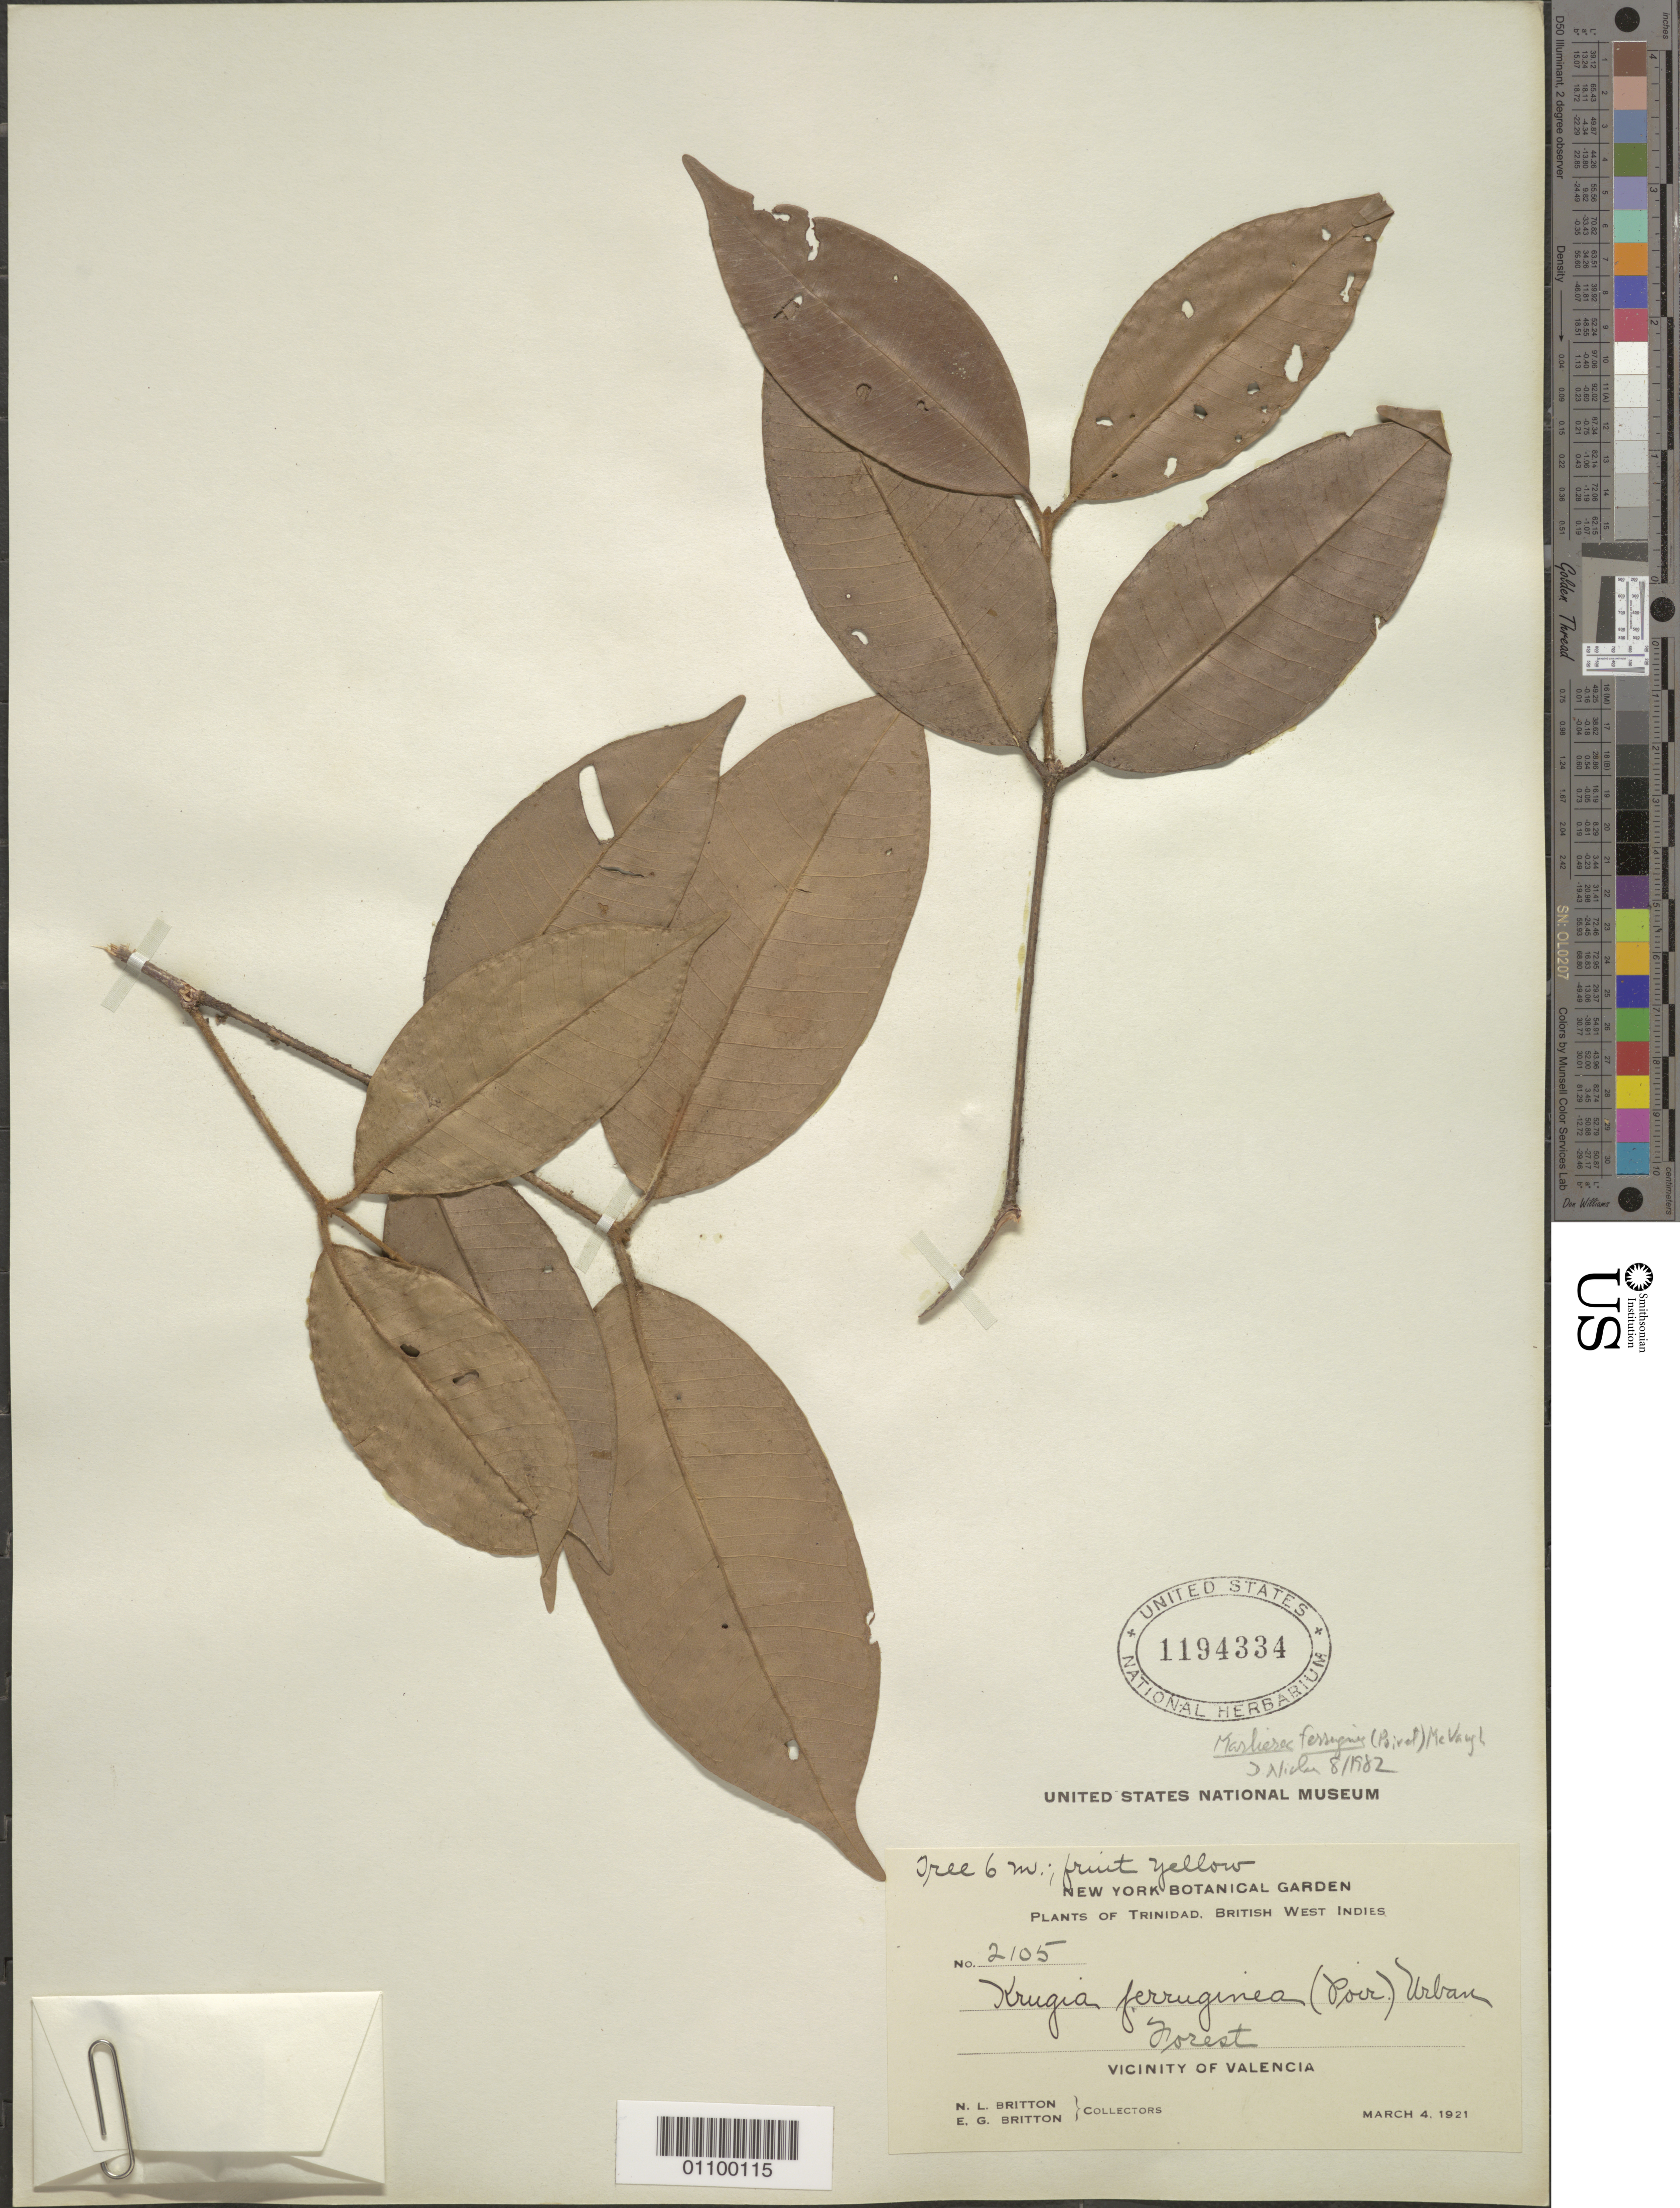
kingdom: Plantae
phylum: Tracheophyta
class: Magnoliopsida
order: Myrtales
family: Myrtaceae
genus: Myrcia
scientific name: Myrcia ferruginea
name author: (Poir.) DC.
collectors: N. Britton & E. G. Britton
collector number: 2105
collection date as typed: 04 Mar 1921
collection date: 1921-03-04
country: Trinidad and Tobago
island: Trinidad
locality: Vicinity of Valencia, Forest.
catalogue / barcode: US 1194334